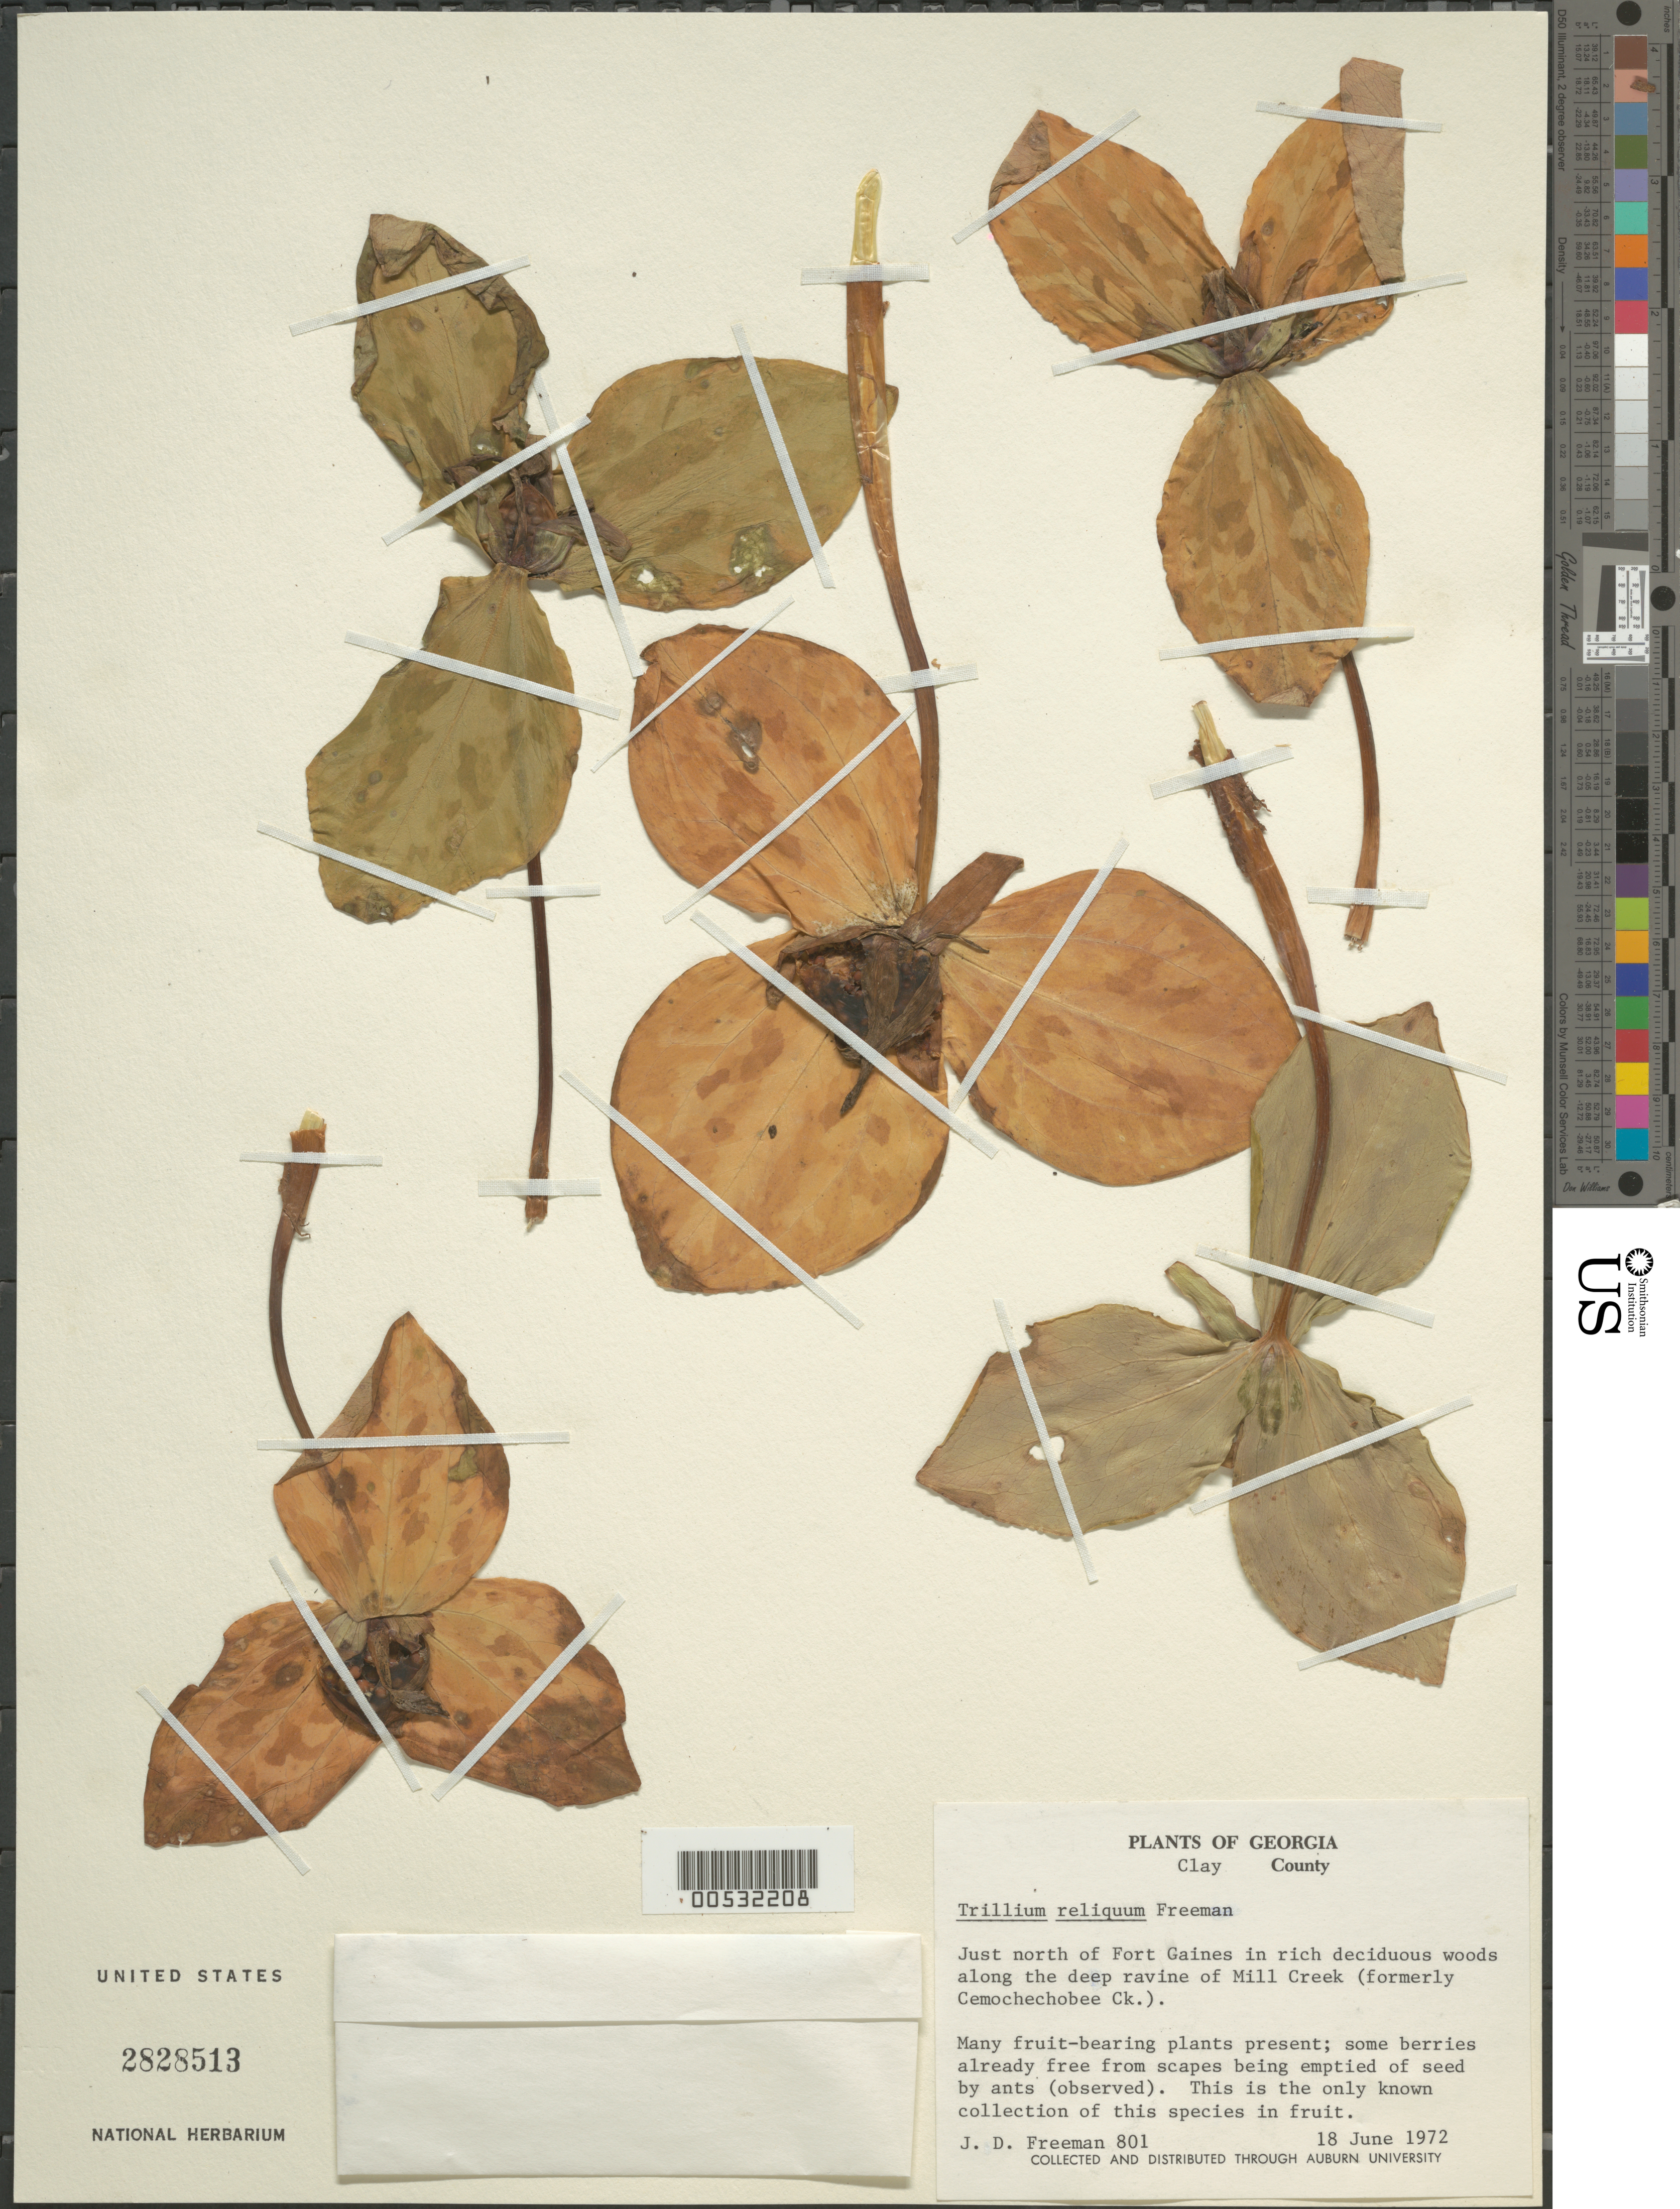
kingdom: Plantae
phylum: Tracheophyta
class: Liliopsida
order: Liliales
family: Melanthiaceae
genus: Trillium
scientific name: Trillium reliquum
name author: J. D. Freeman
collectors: J. Freeman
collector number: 801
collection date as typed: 18 Jun 1972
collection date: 1972-06-18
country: United States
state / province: Georgia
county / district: Clay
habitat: In rich deciduous woods.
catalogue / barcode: US 2828513